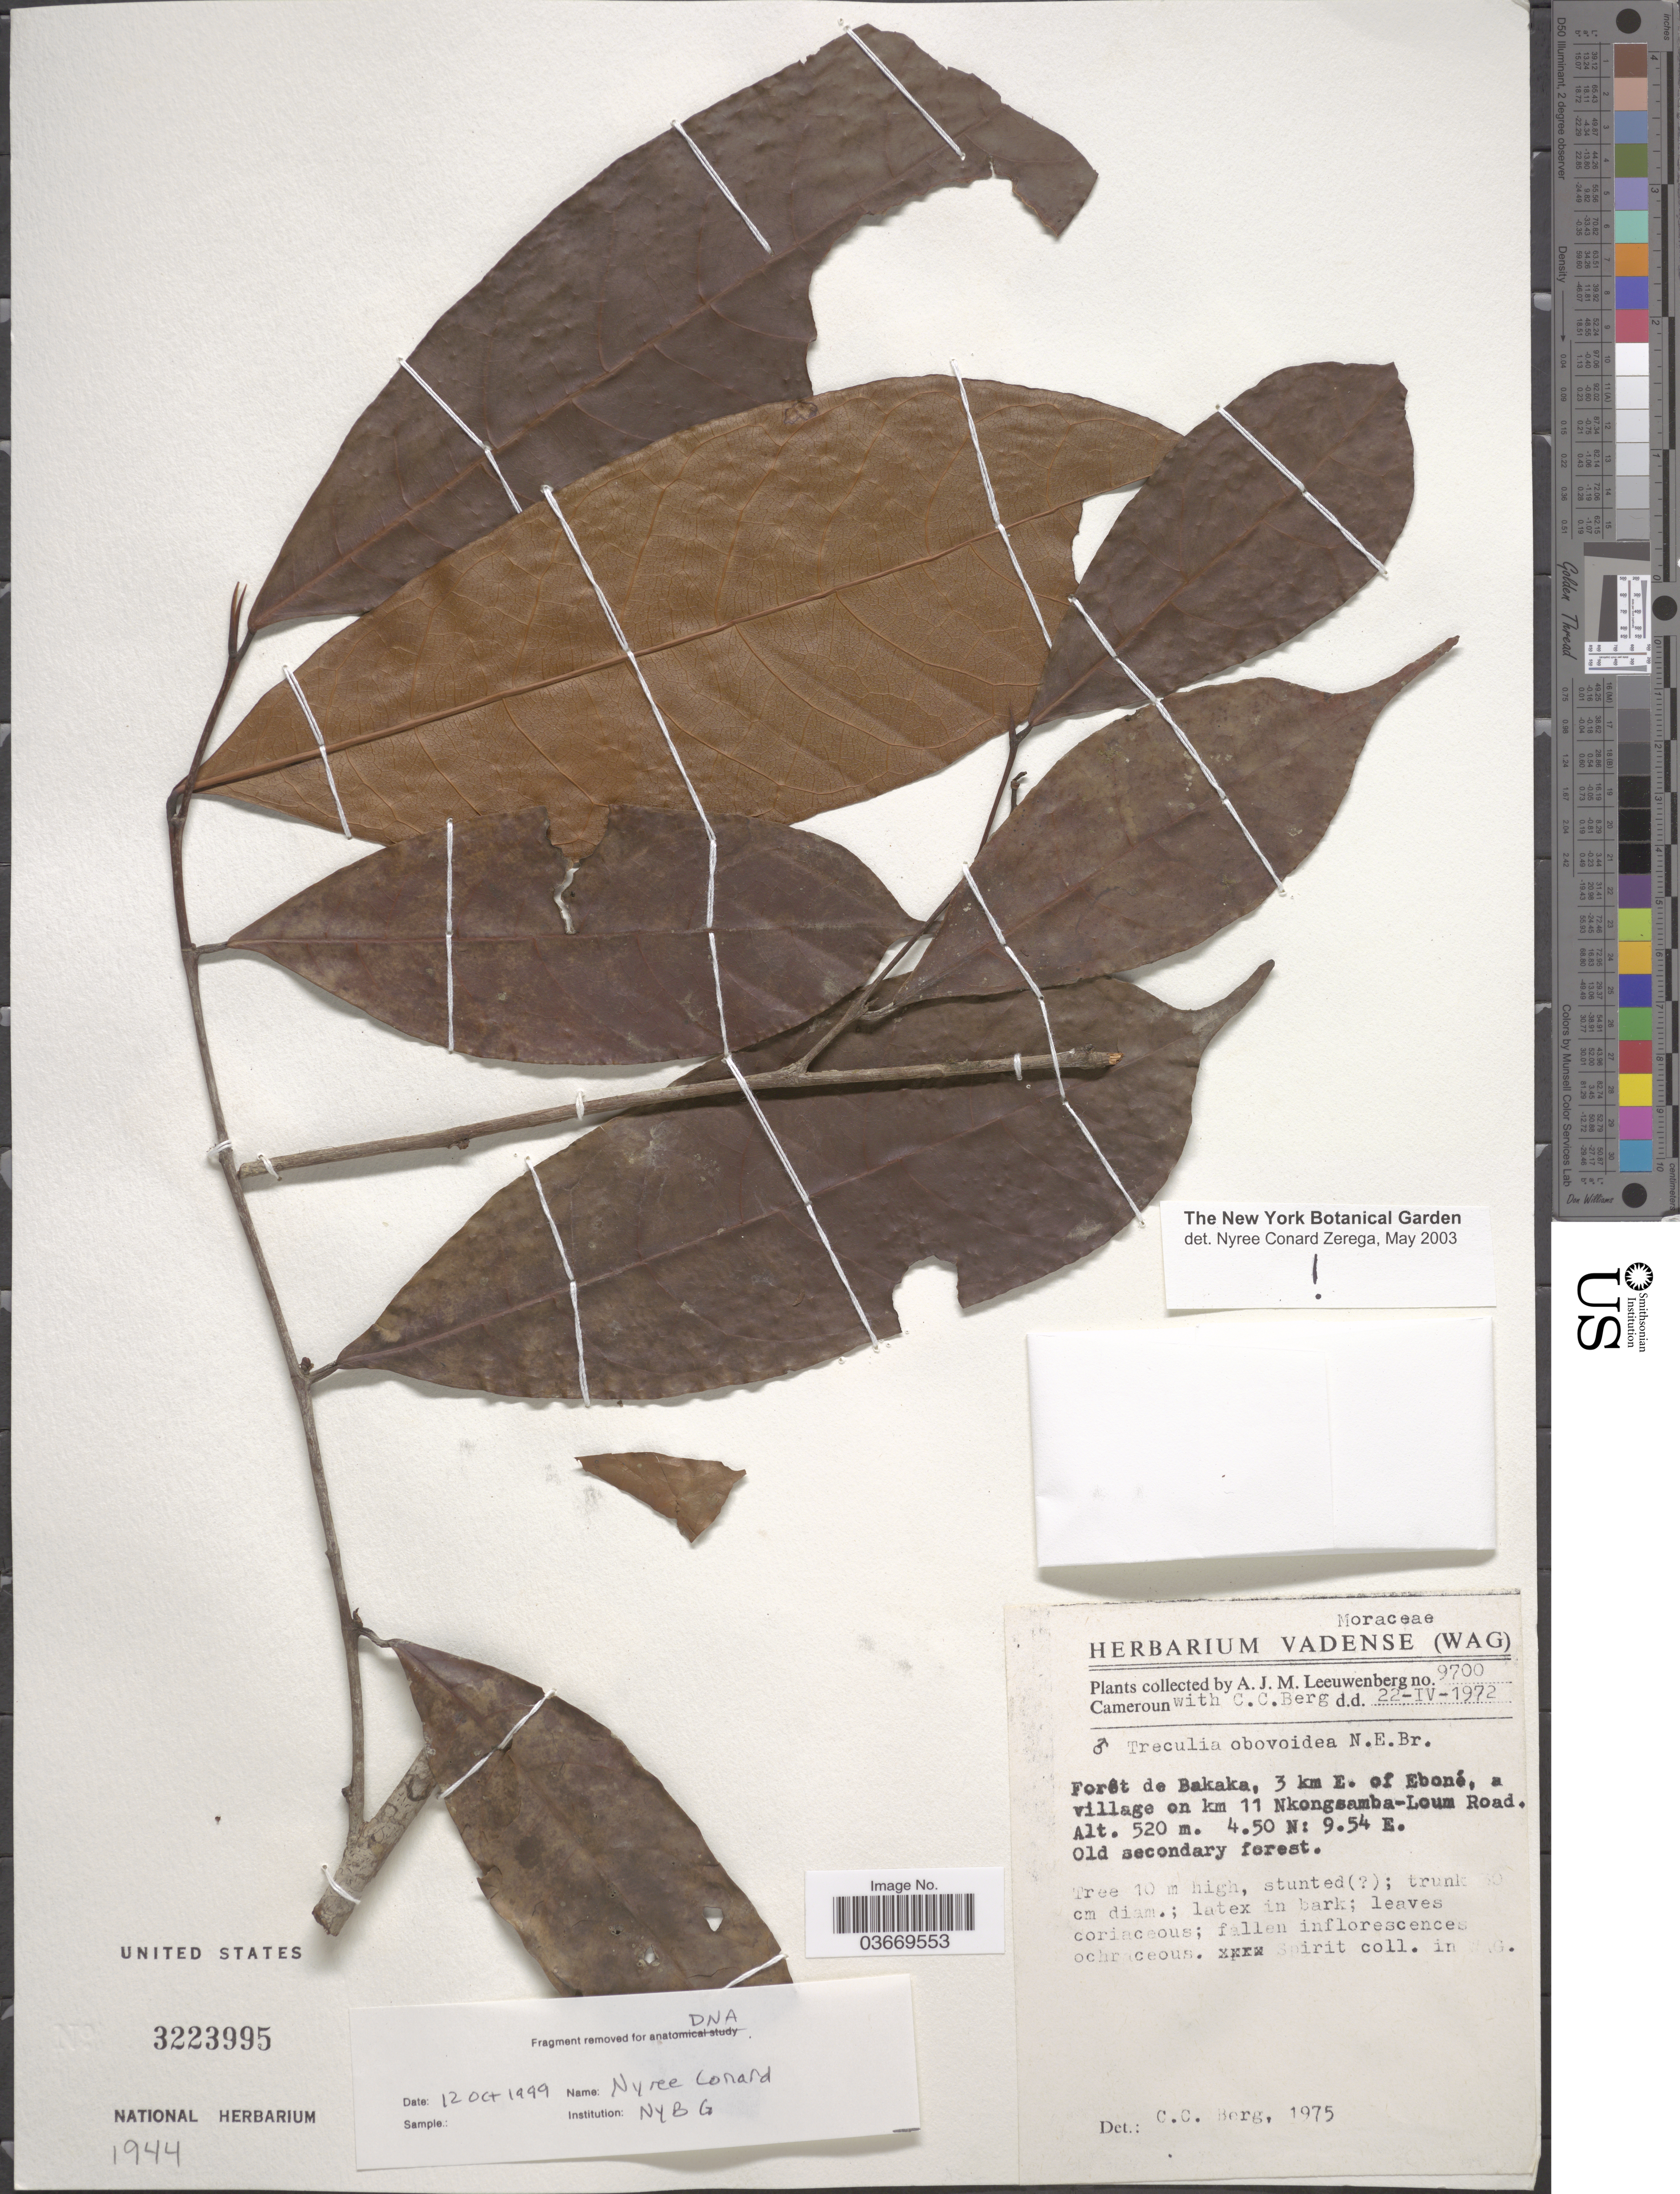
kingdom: Plantae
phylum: Tracheophyta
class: Magnoliopsida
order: Rosales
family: Moraceae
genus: Treculia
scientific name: Treculia obovoidea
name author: N.E. Br.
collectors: A. J. M. Leeuwenberg & C. C. Berg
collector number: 9700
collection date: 1972-04-22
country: Cameroon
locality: Cameroun. Forêt de Bakaka, 3 km E. of Eboné, a village on km 11 Nkongsamba-Loum Road.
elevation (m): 520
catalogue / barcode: US 3223995